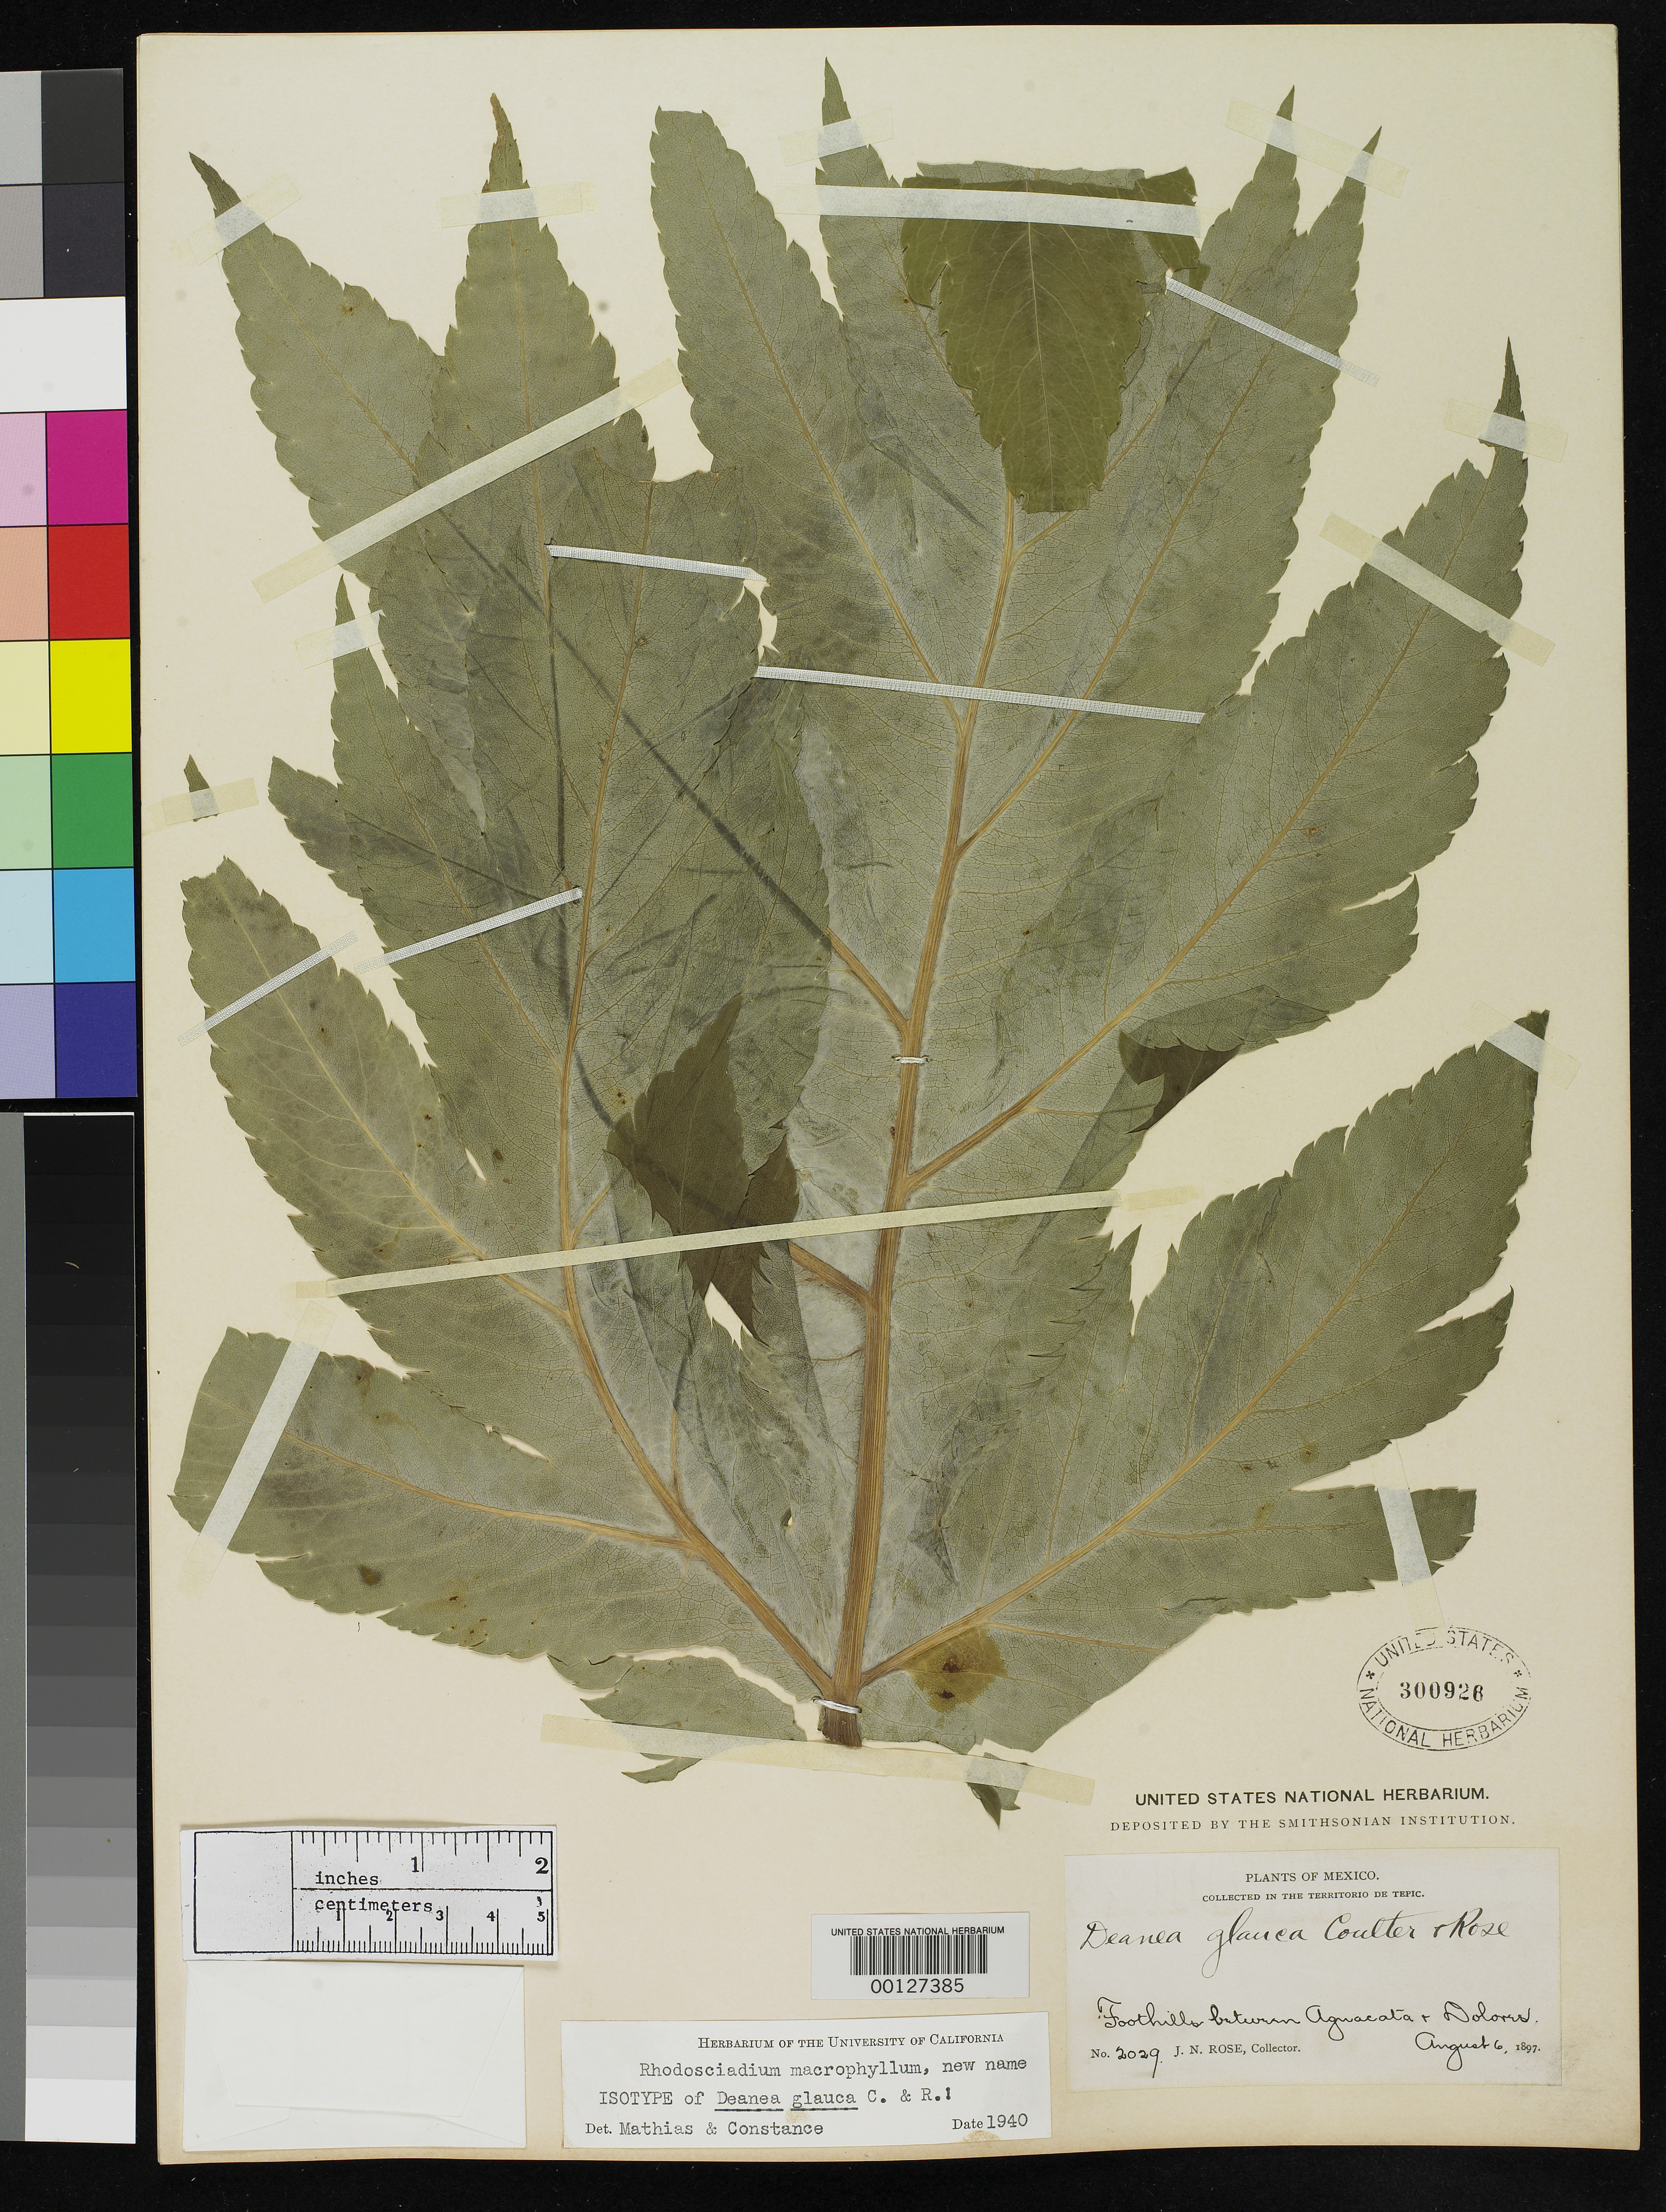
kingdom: Plantae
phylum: Tracheophyta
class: Magnoliopsida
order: Apiales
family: Apiaceae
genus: Deanea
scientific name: Deanea glauca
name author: J.M. Coult. & Rose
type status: Isotype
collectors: J. N. Rose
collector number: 2029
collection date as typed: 06 Aug 1897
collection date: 1897-08-06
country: Mexico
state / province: Nayarit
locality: Tepic, foothills between Aguacata & Dolores.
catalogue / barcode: US 300926